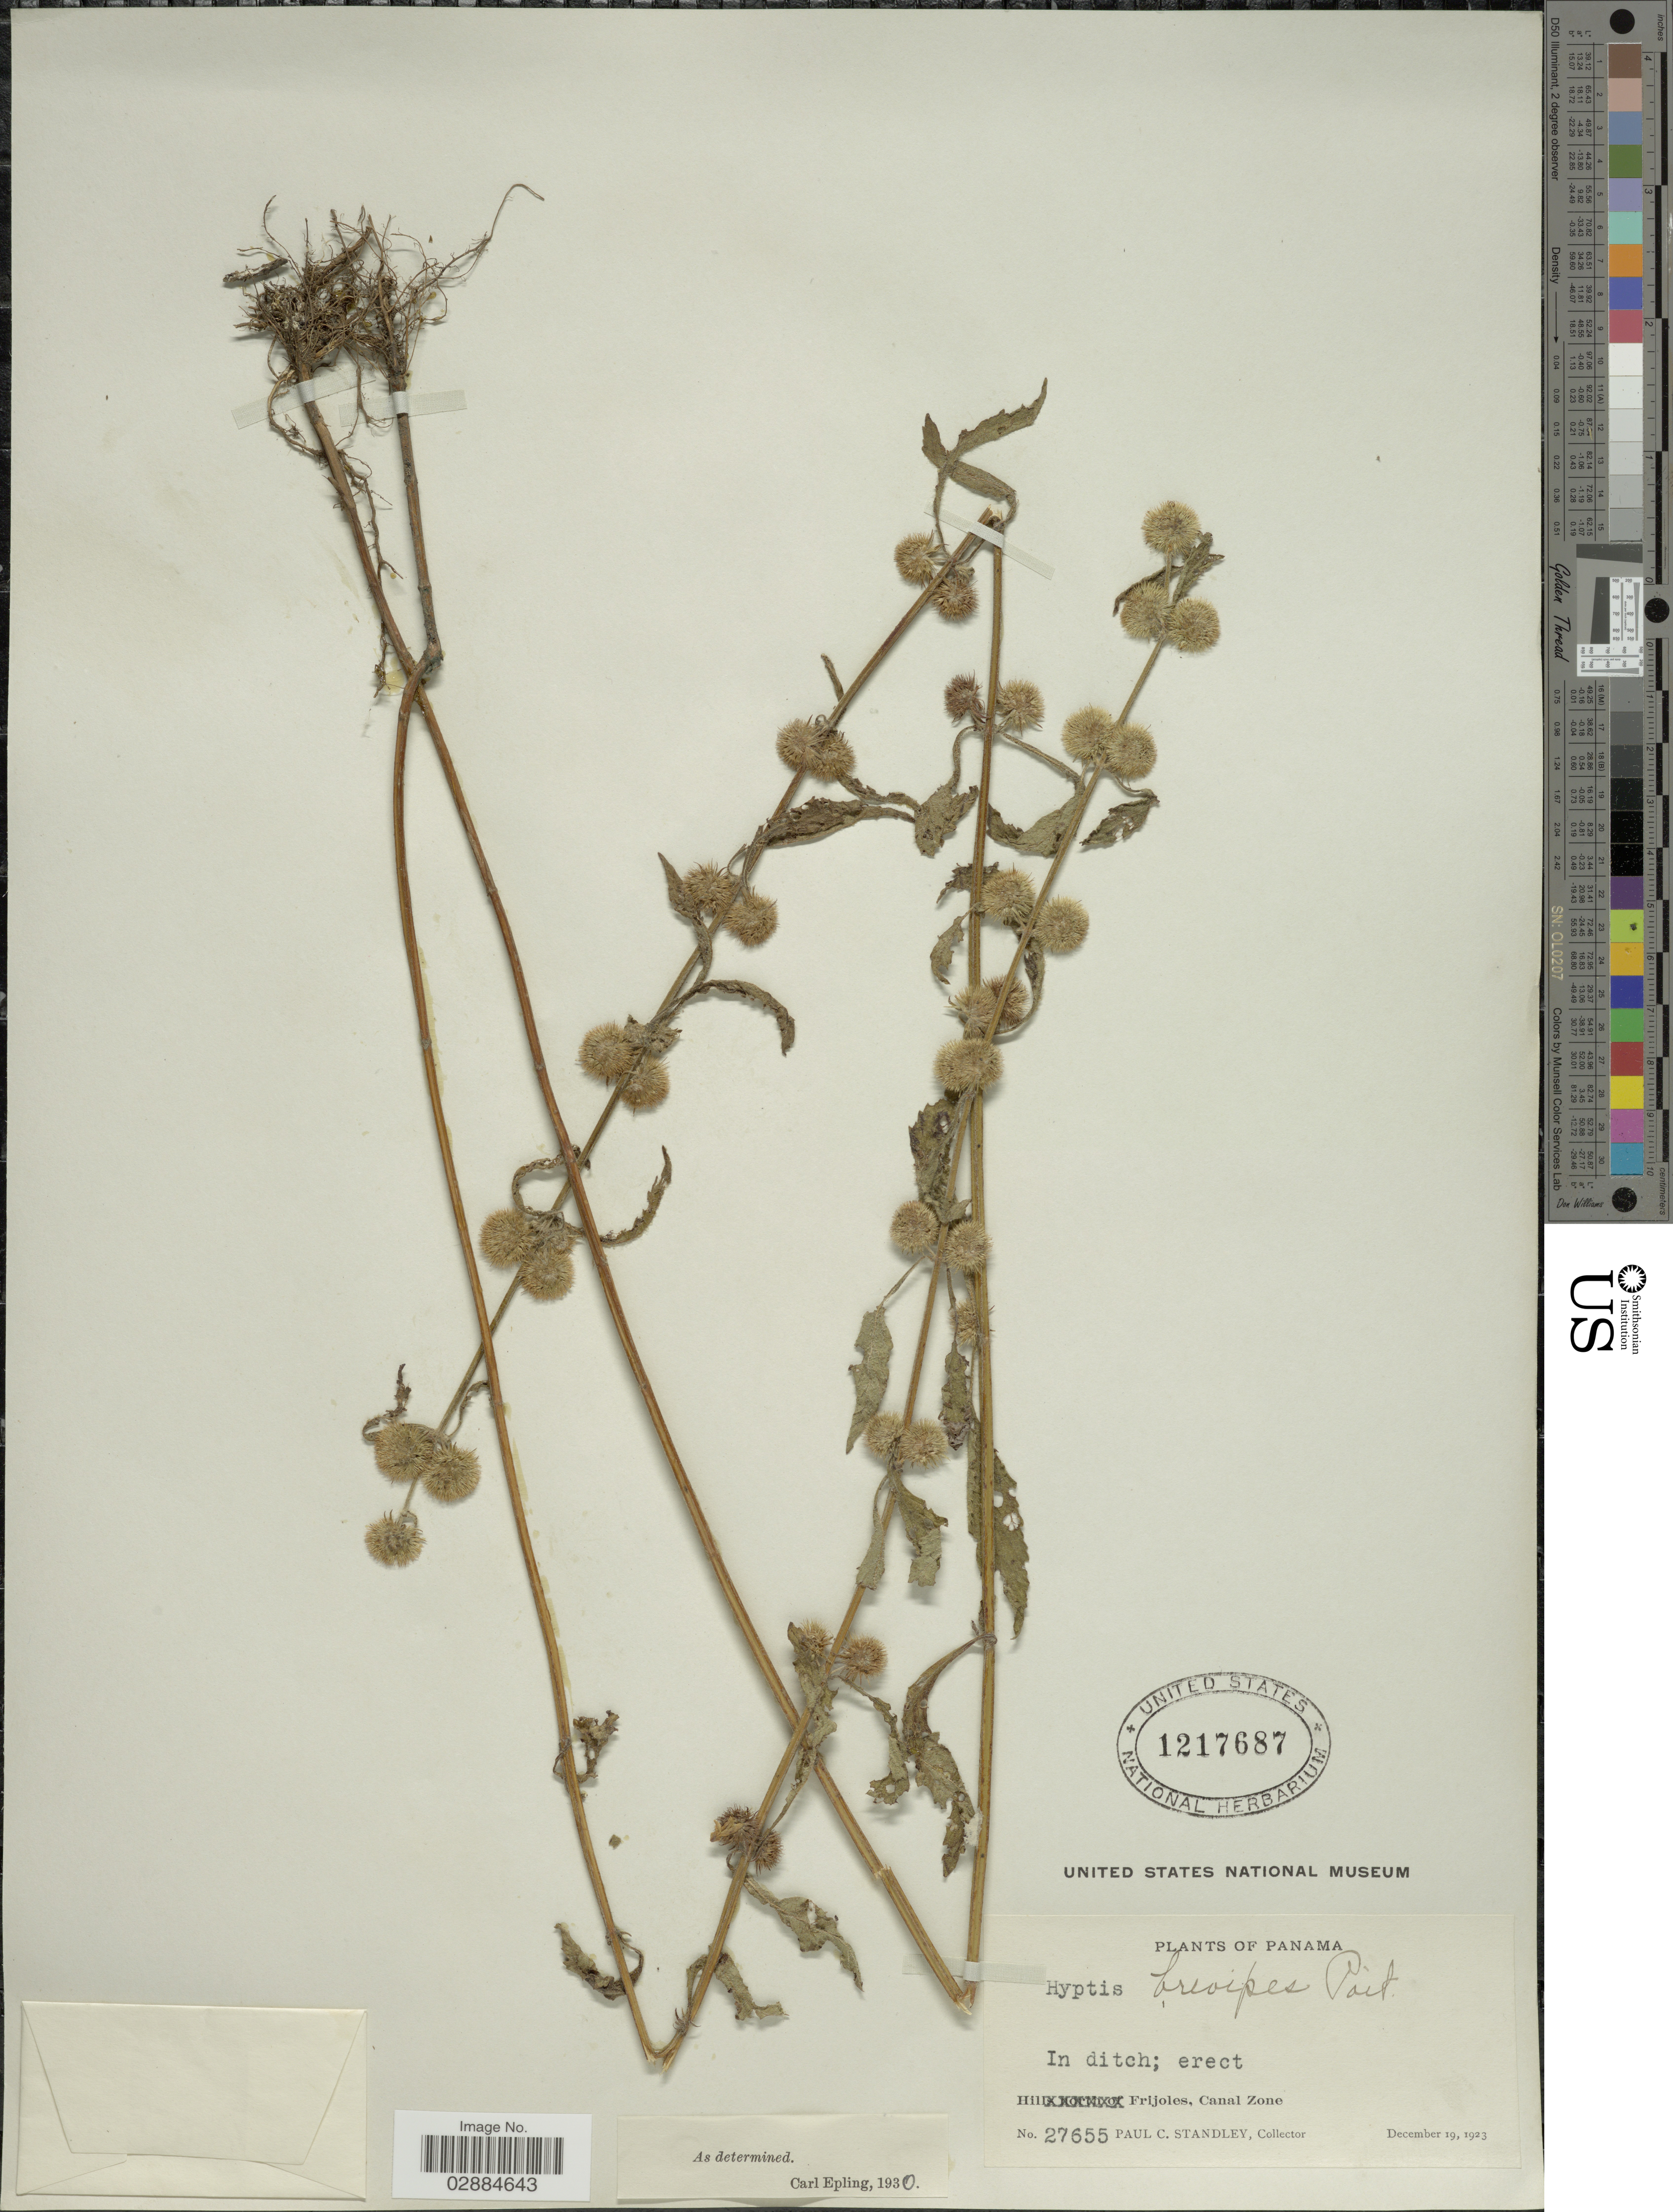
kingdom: Plantae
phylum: Tracheophyta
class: Magnoliopsida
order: Lamiales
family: Lamiaceae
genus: Hyptis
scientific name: Hyptis brevipes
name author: Poit.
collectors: P. C. Standley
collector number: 27655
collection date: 1923-12-19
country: Panama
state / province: Colón / Panamá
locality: Frijoles, Canal Zone.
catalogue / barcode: US 1217687